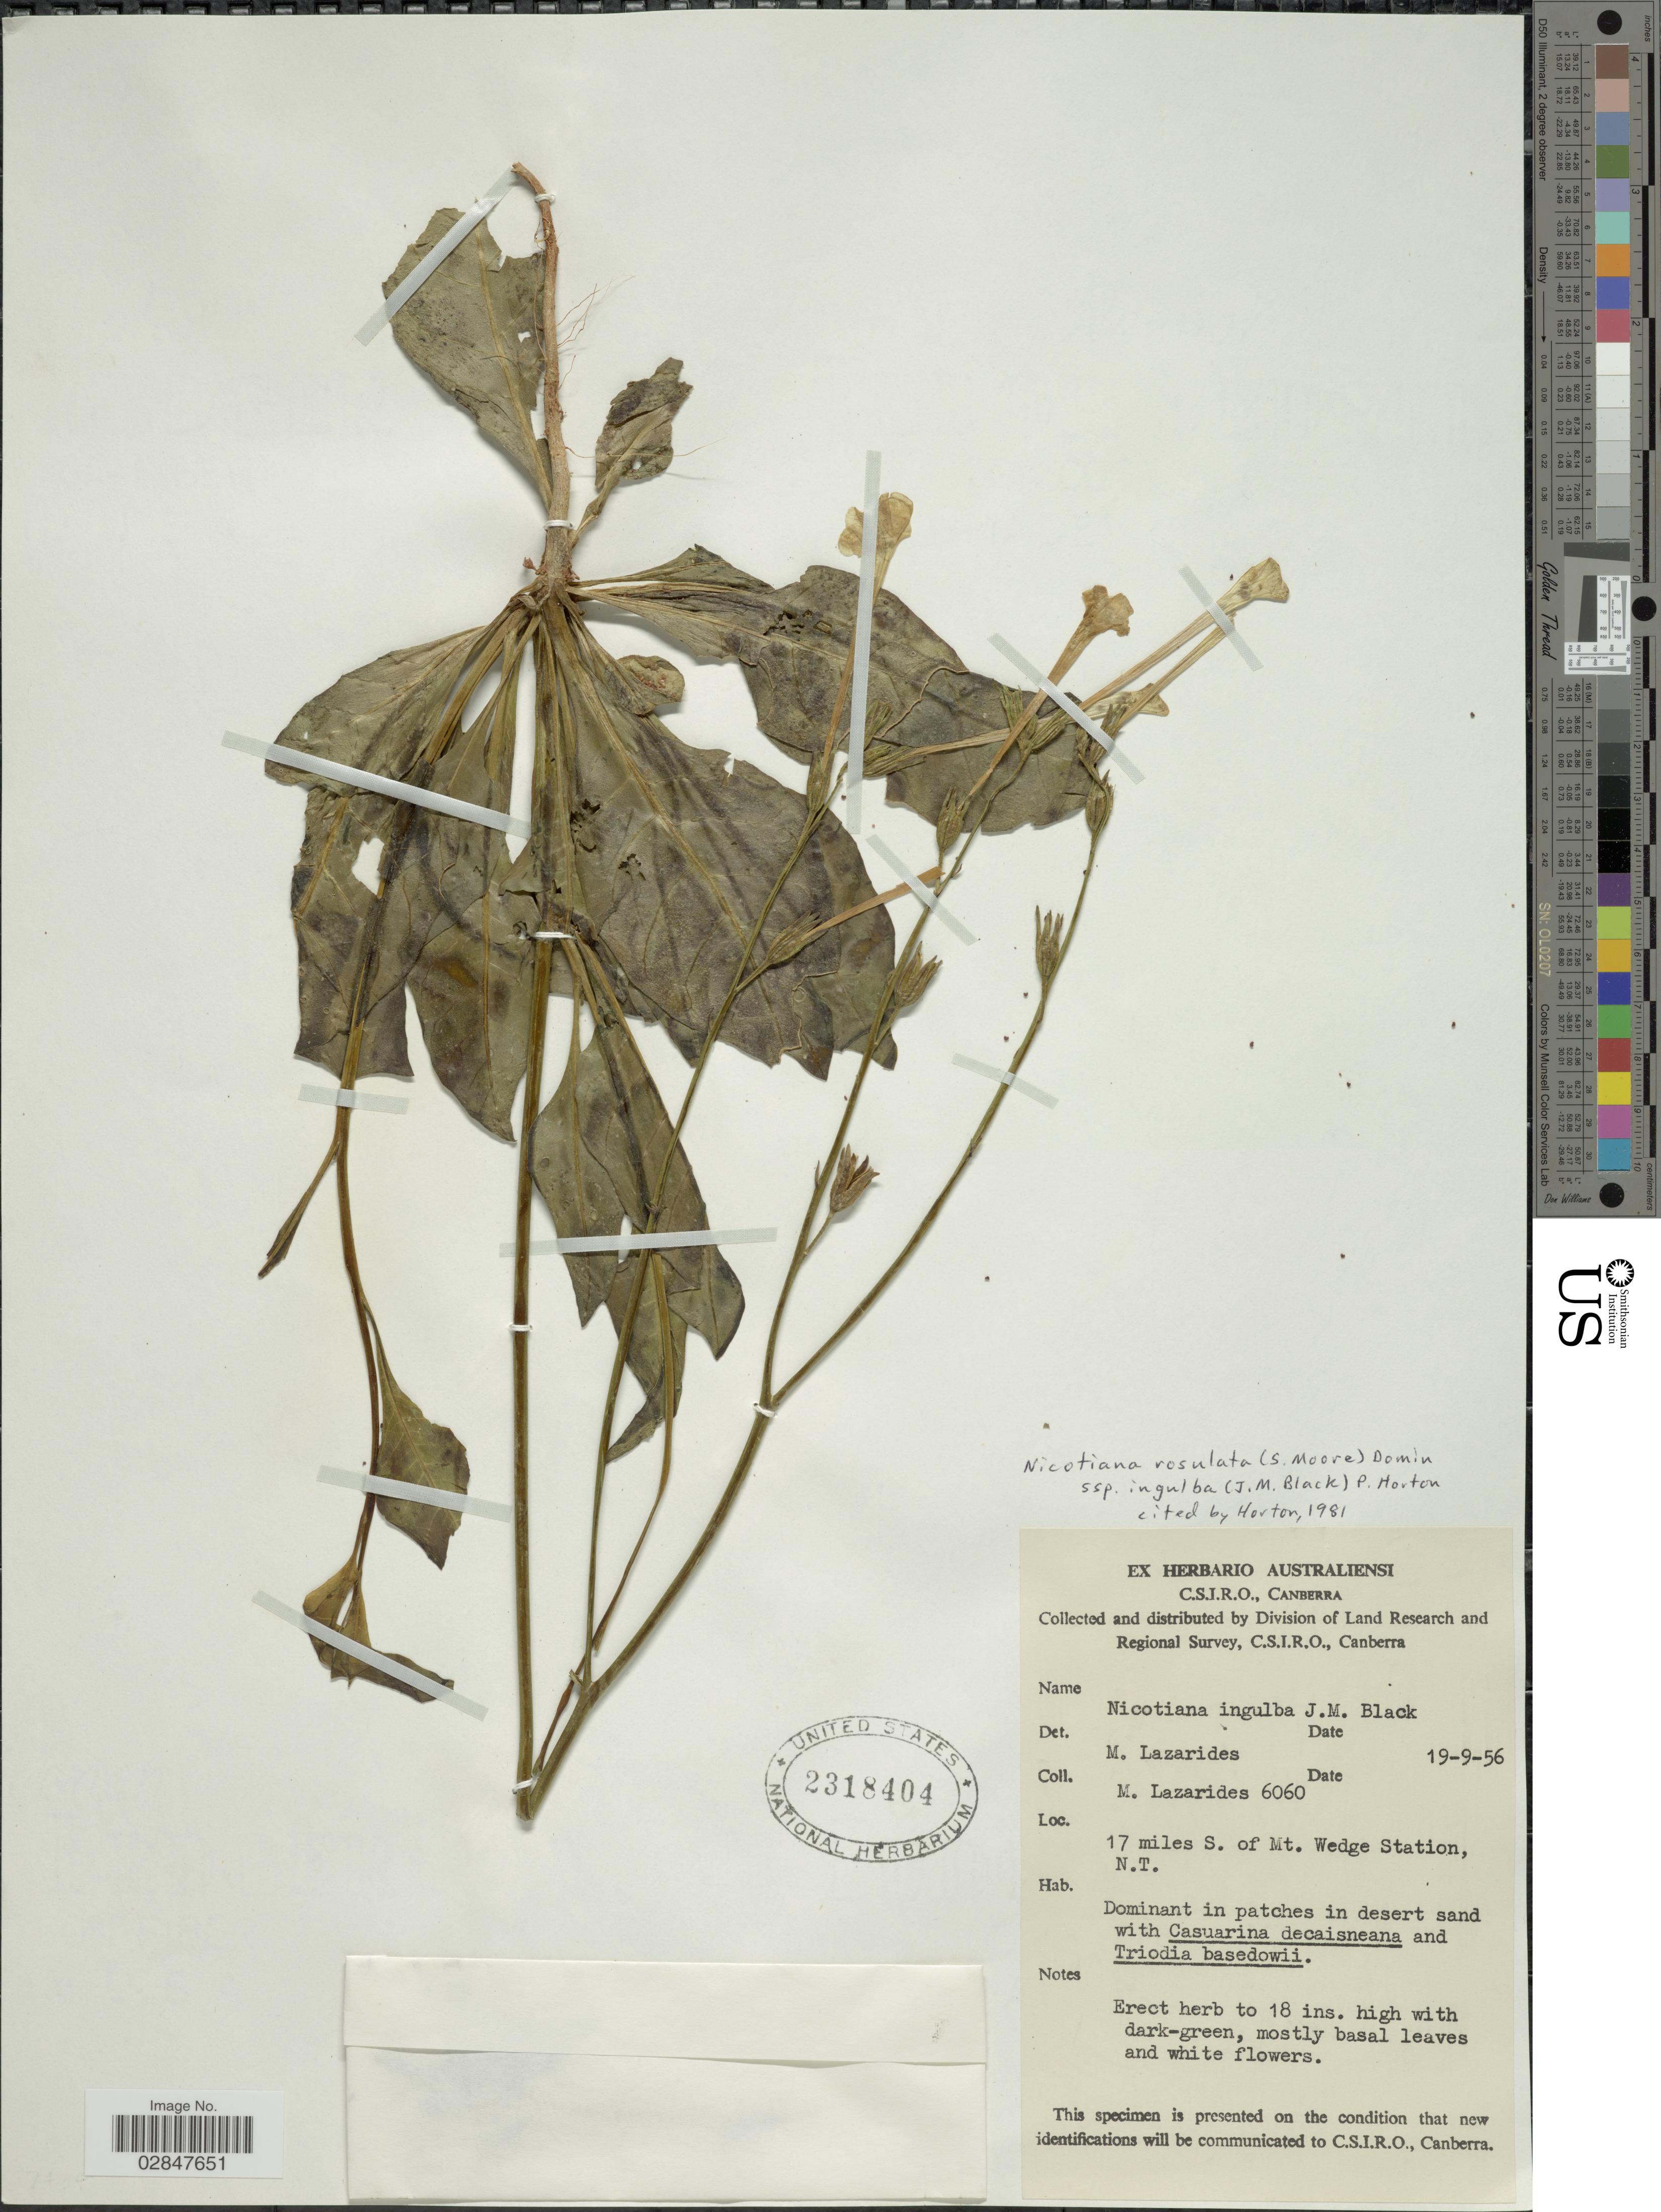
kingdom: Plantae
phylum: Tracheophyta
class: Magnoliopsida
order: Solanales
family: Solanaceae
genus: Nicotiana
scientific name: Nicotiana rosulata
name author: (Moore) Domin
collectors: M. Lazarides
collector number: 6060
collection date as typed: Transcribed d/m/y: 19/9/56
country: Australia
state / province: Northern Territory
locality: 17 miles S. of Mt. Wedge Station, N. T.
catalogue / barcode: US 2318404